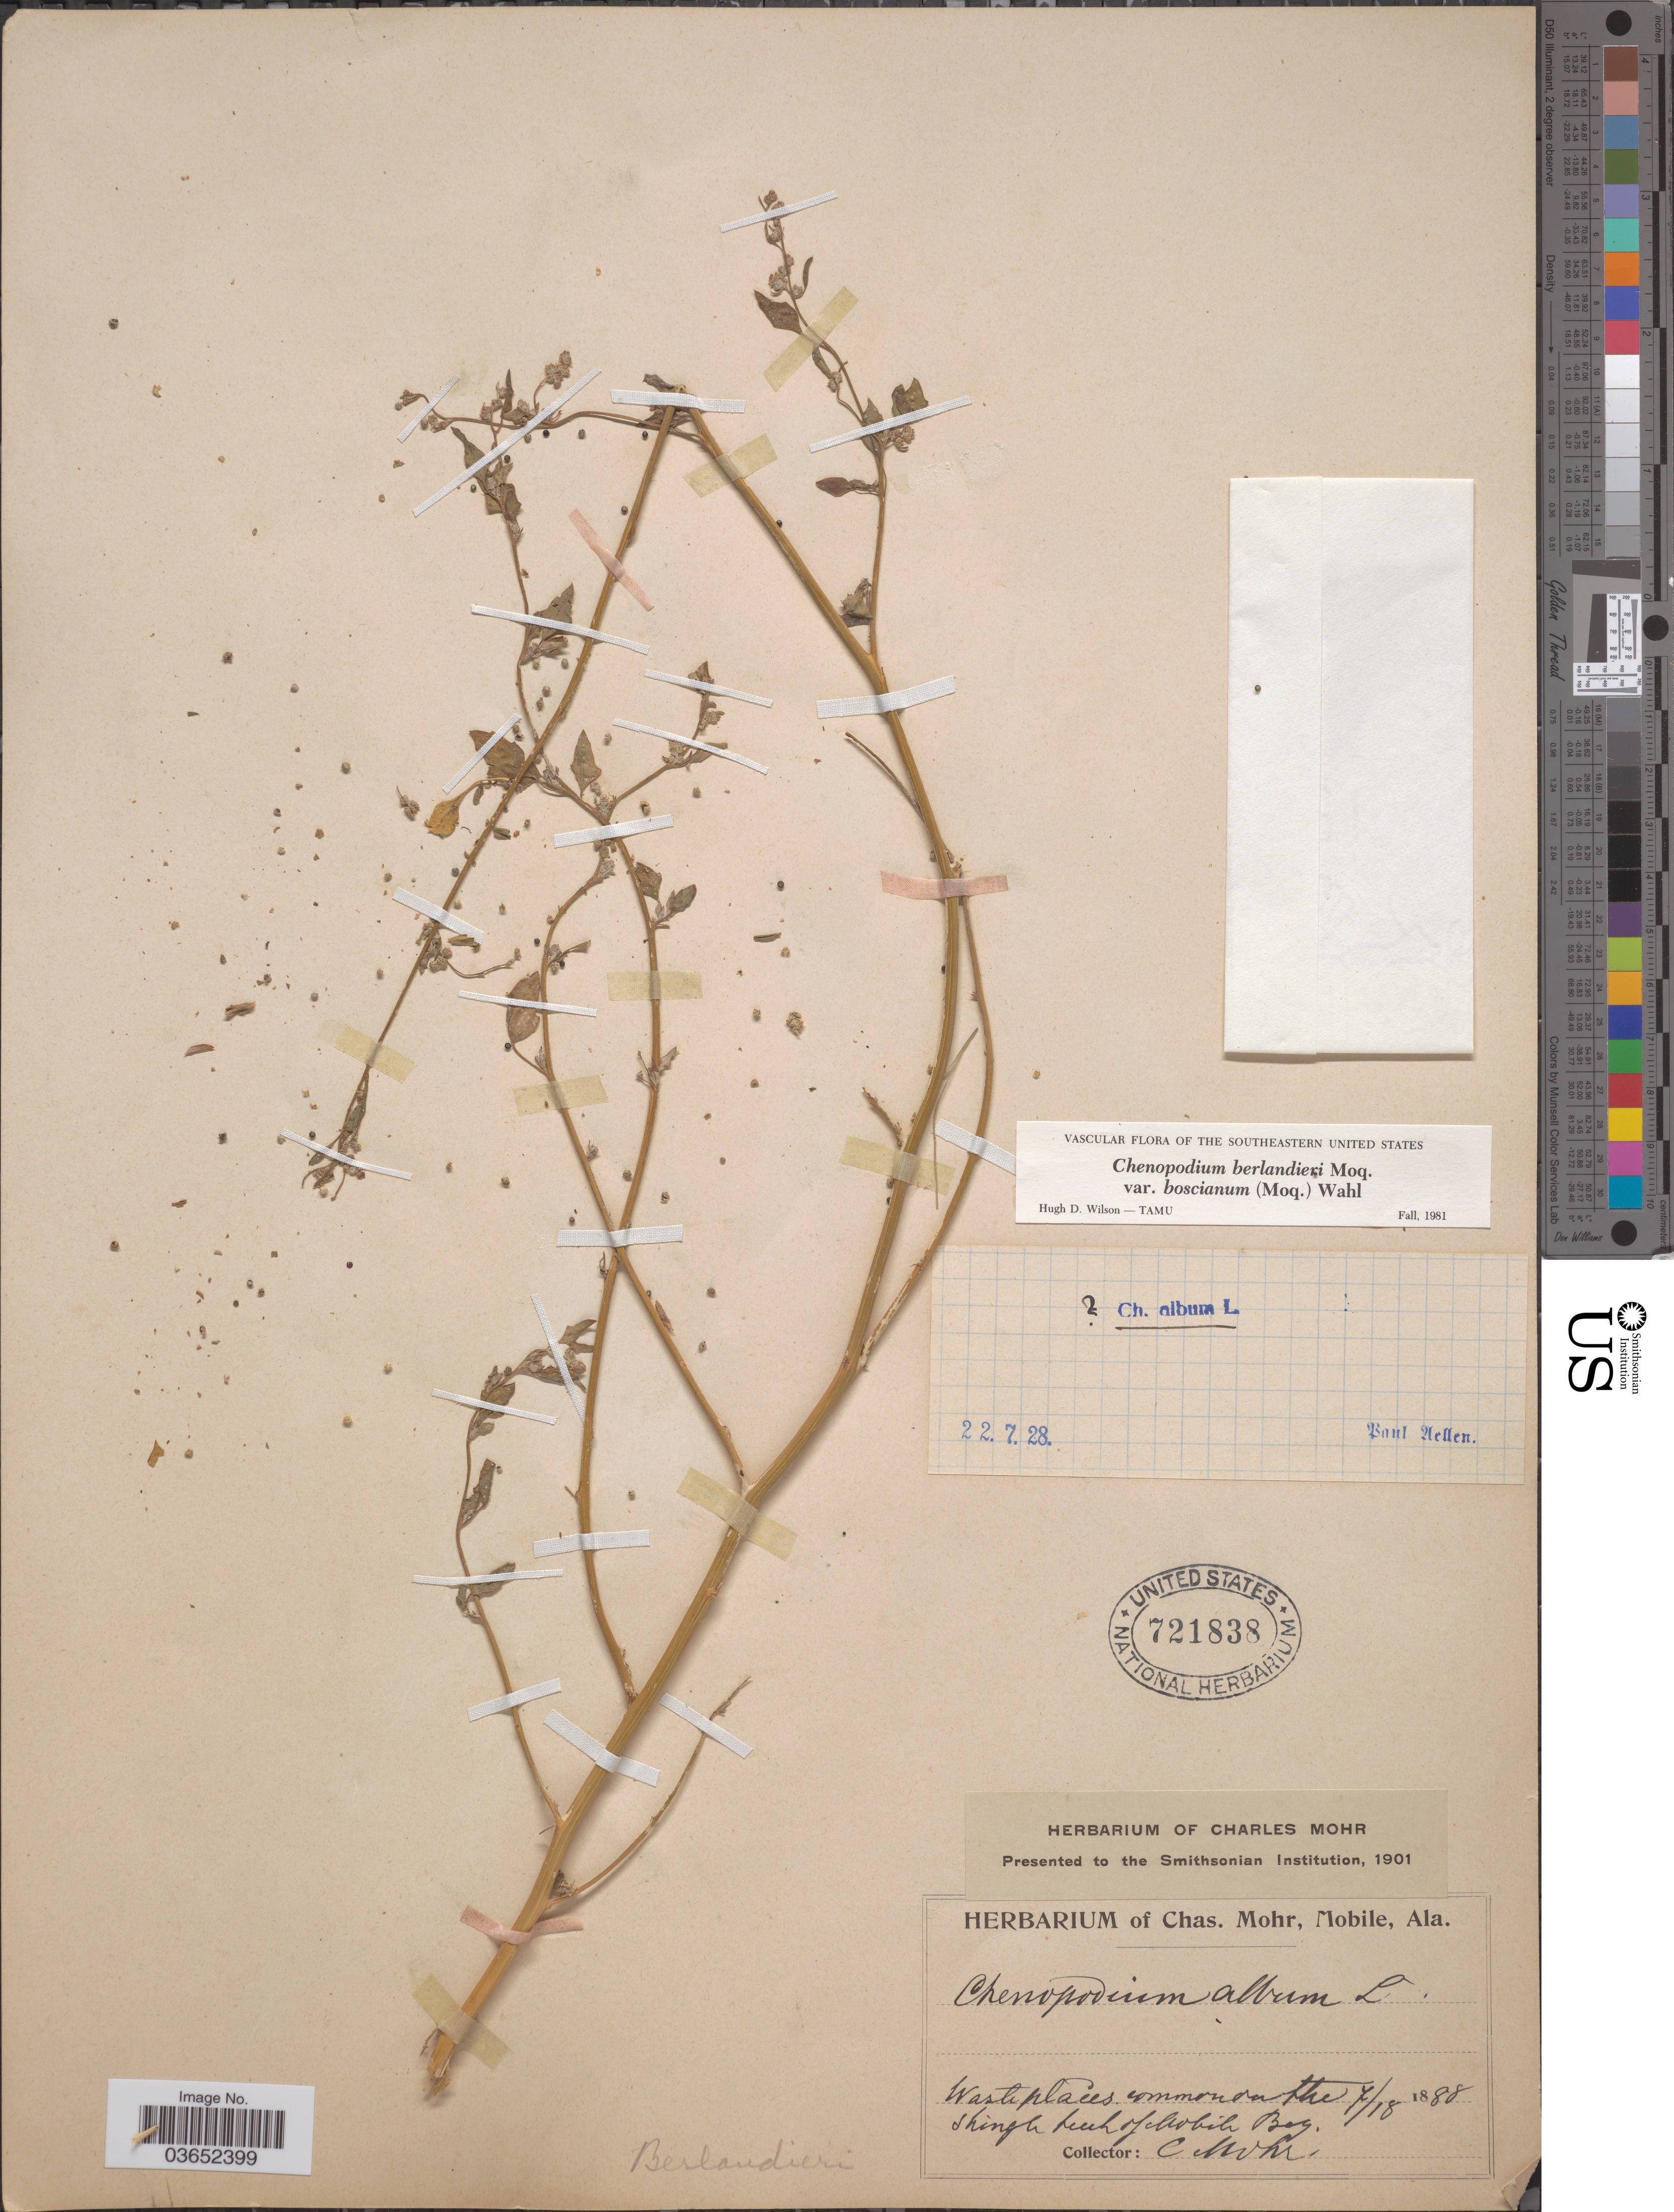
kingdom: Plantae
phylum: Tracheophyta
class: Magnoliopsida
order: Caryophyllales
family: Amaranthaceae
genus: Chenopodium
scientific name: Chenopodium berlandieri var. boscianum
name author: (Moq.) Wahl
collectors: Mohr, C. T. (herbarium)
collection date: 1888-07-18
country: United States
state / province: Alabama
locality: Mobile bog.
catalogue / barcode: US 721838